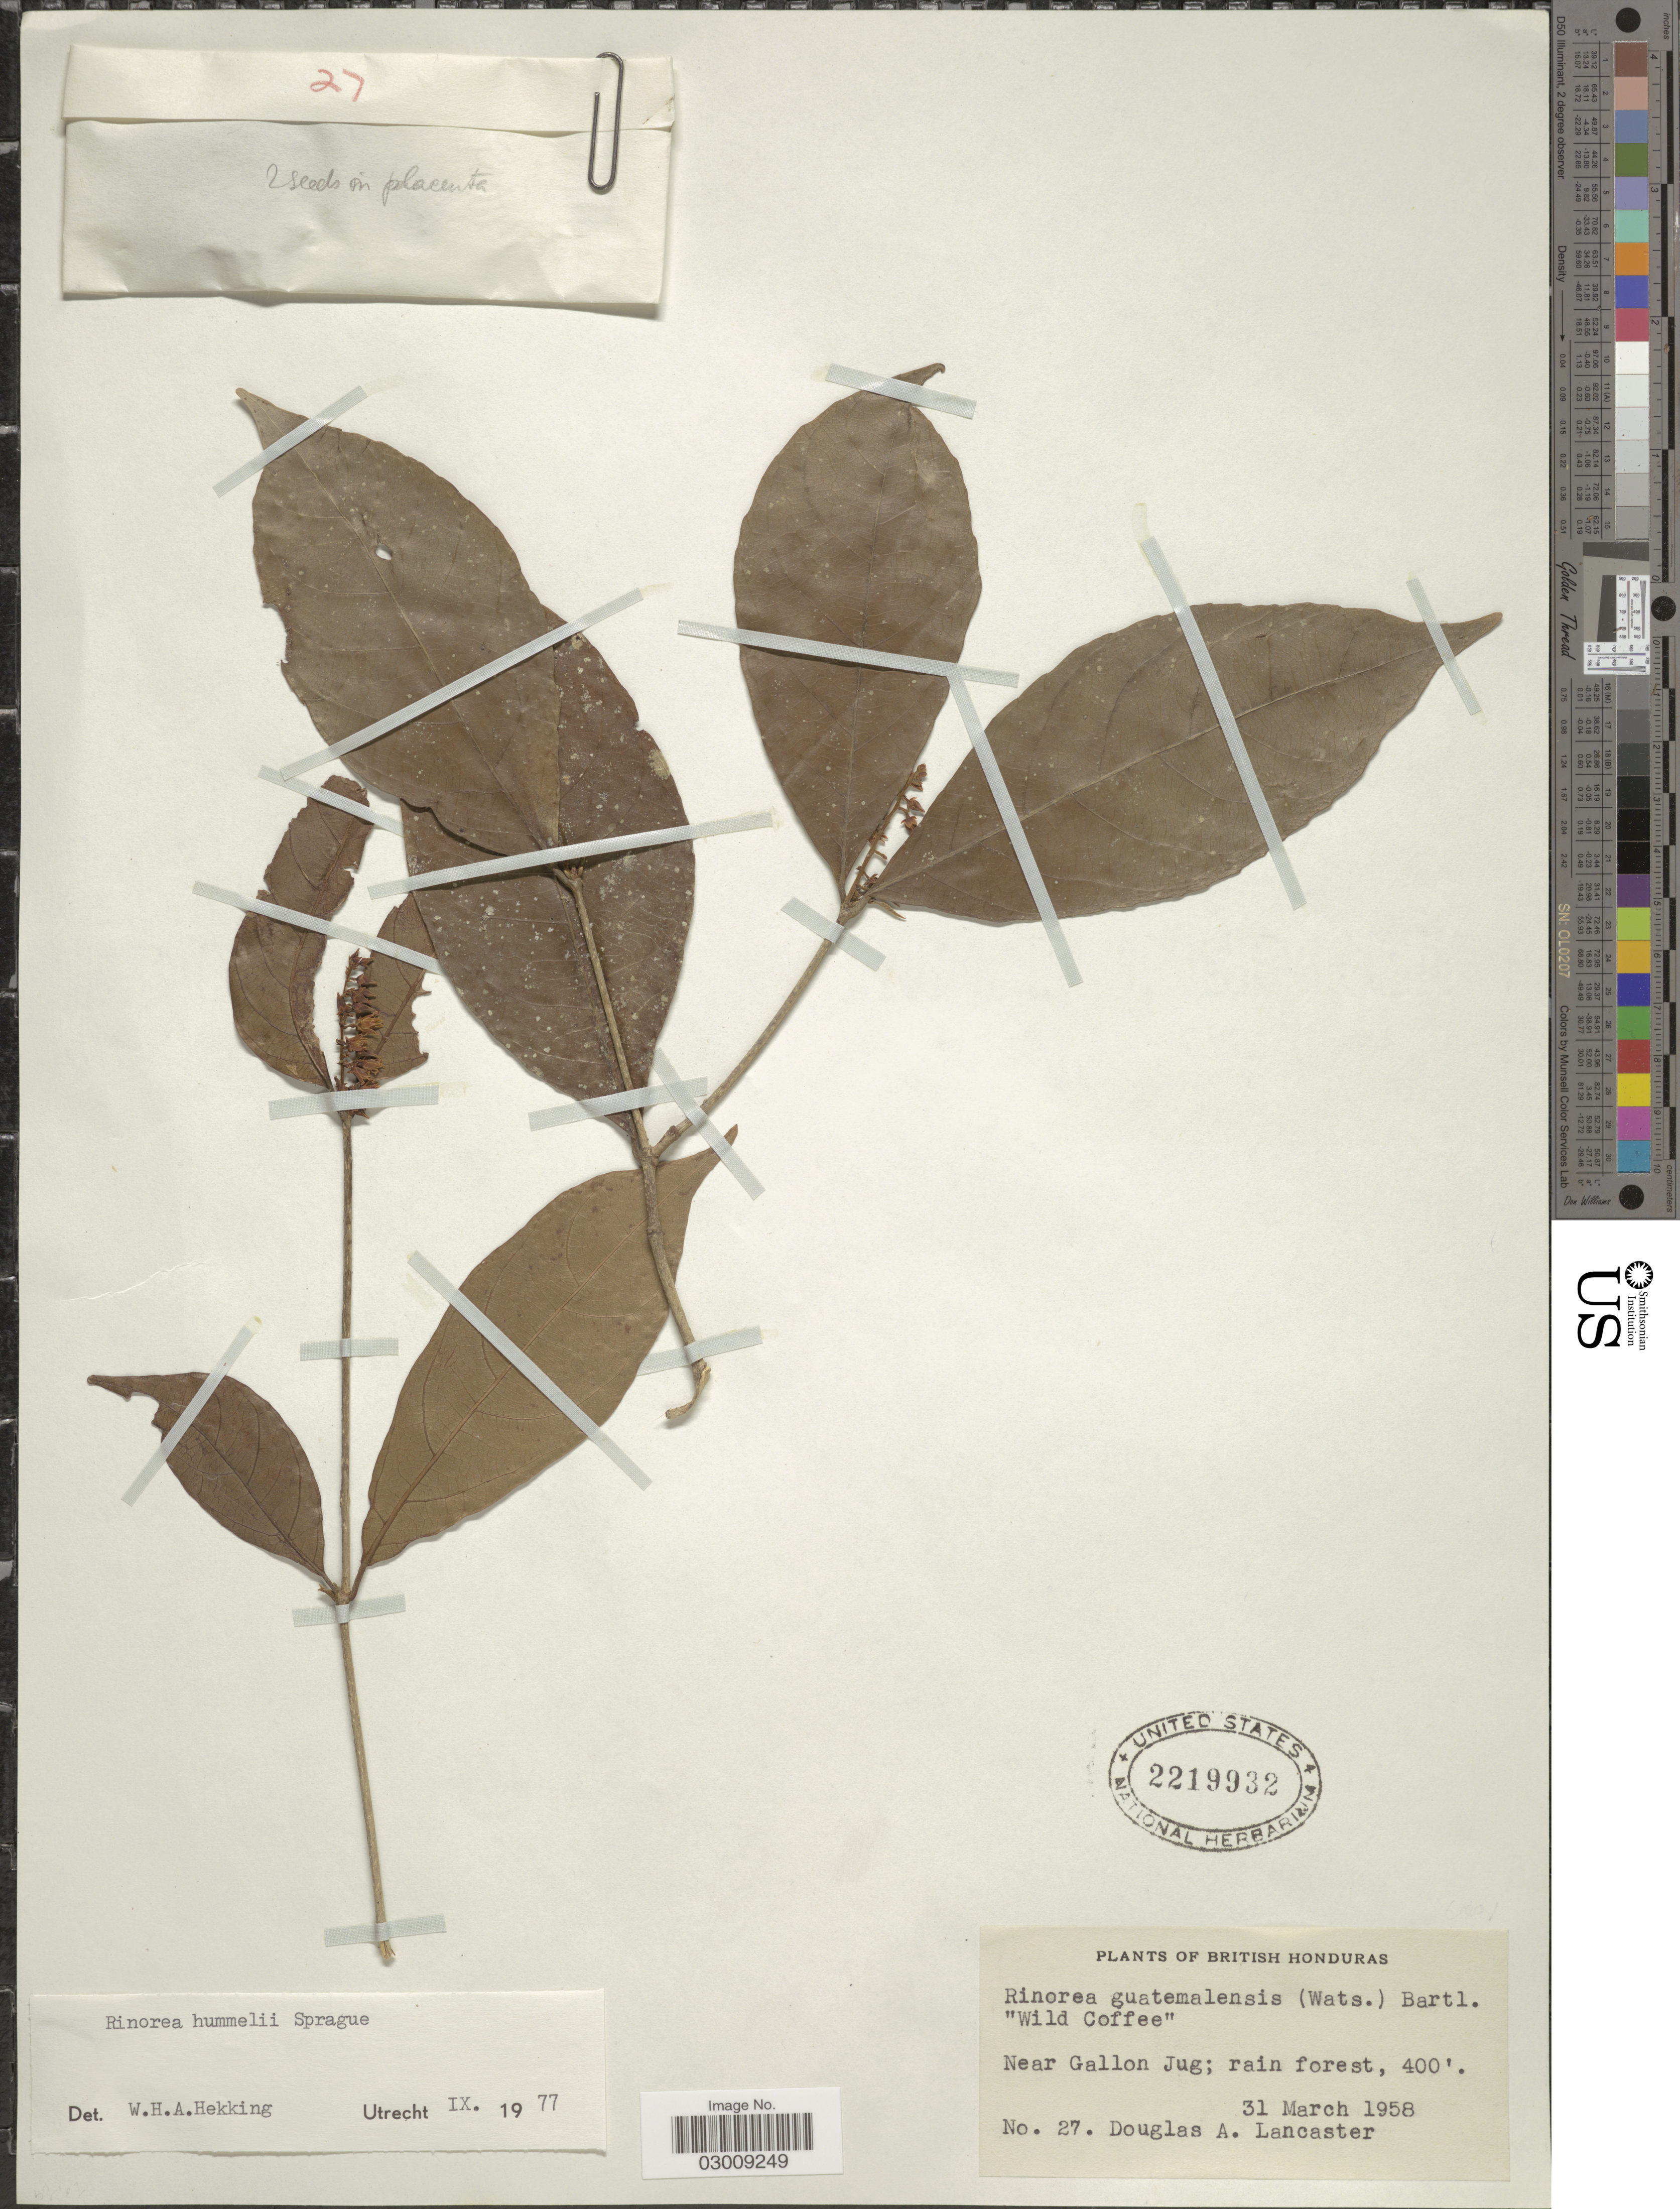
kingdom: Plantae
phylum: Tracheophyta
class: Magnoliopsida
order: Malpighiales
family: Violaceae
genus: Rinorea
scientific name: Rinorea hummelii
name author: Sprague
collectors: D. Lancaster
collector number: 27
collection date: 1958-03-31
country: Belize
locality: British Honduras. Near Gallon Jug.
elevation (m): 122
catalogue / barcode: US 2219932